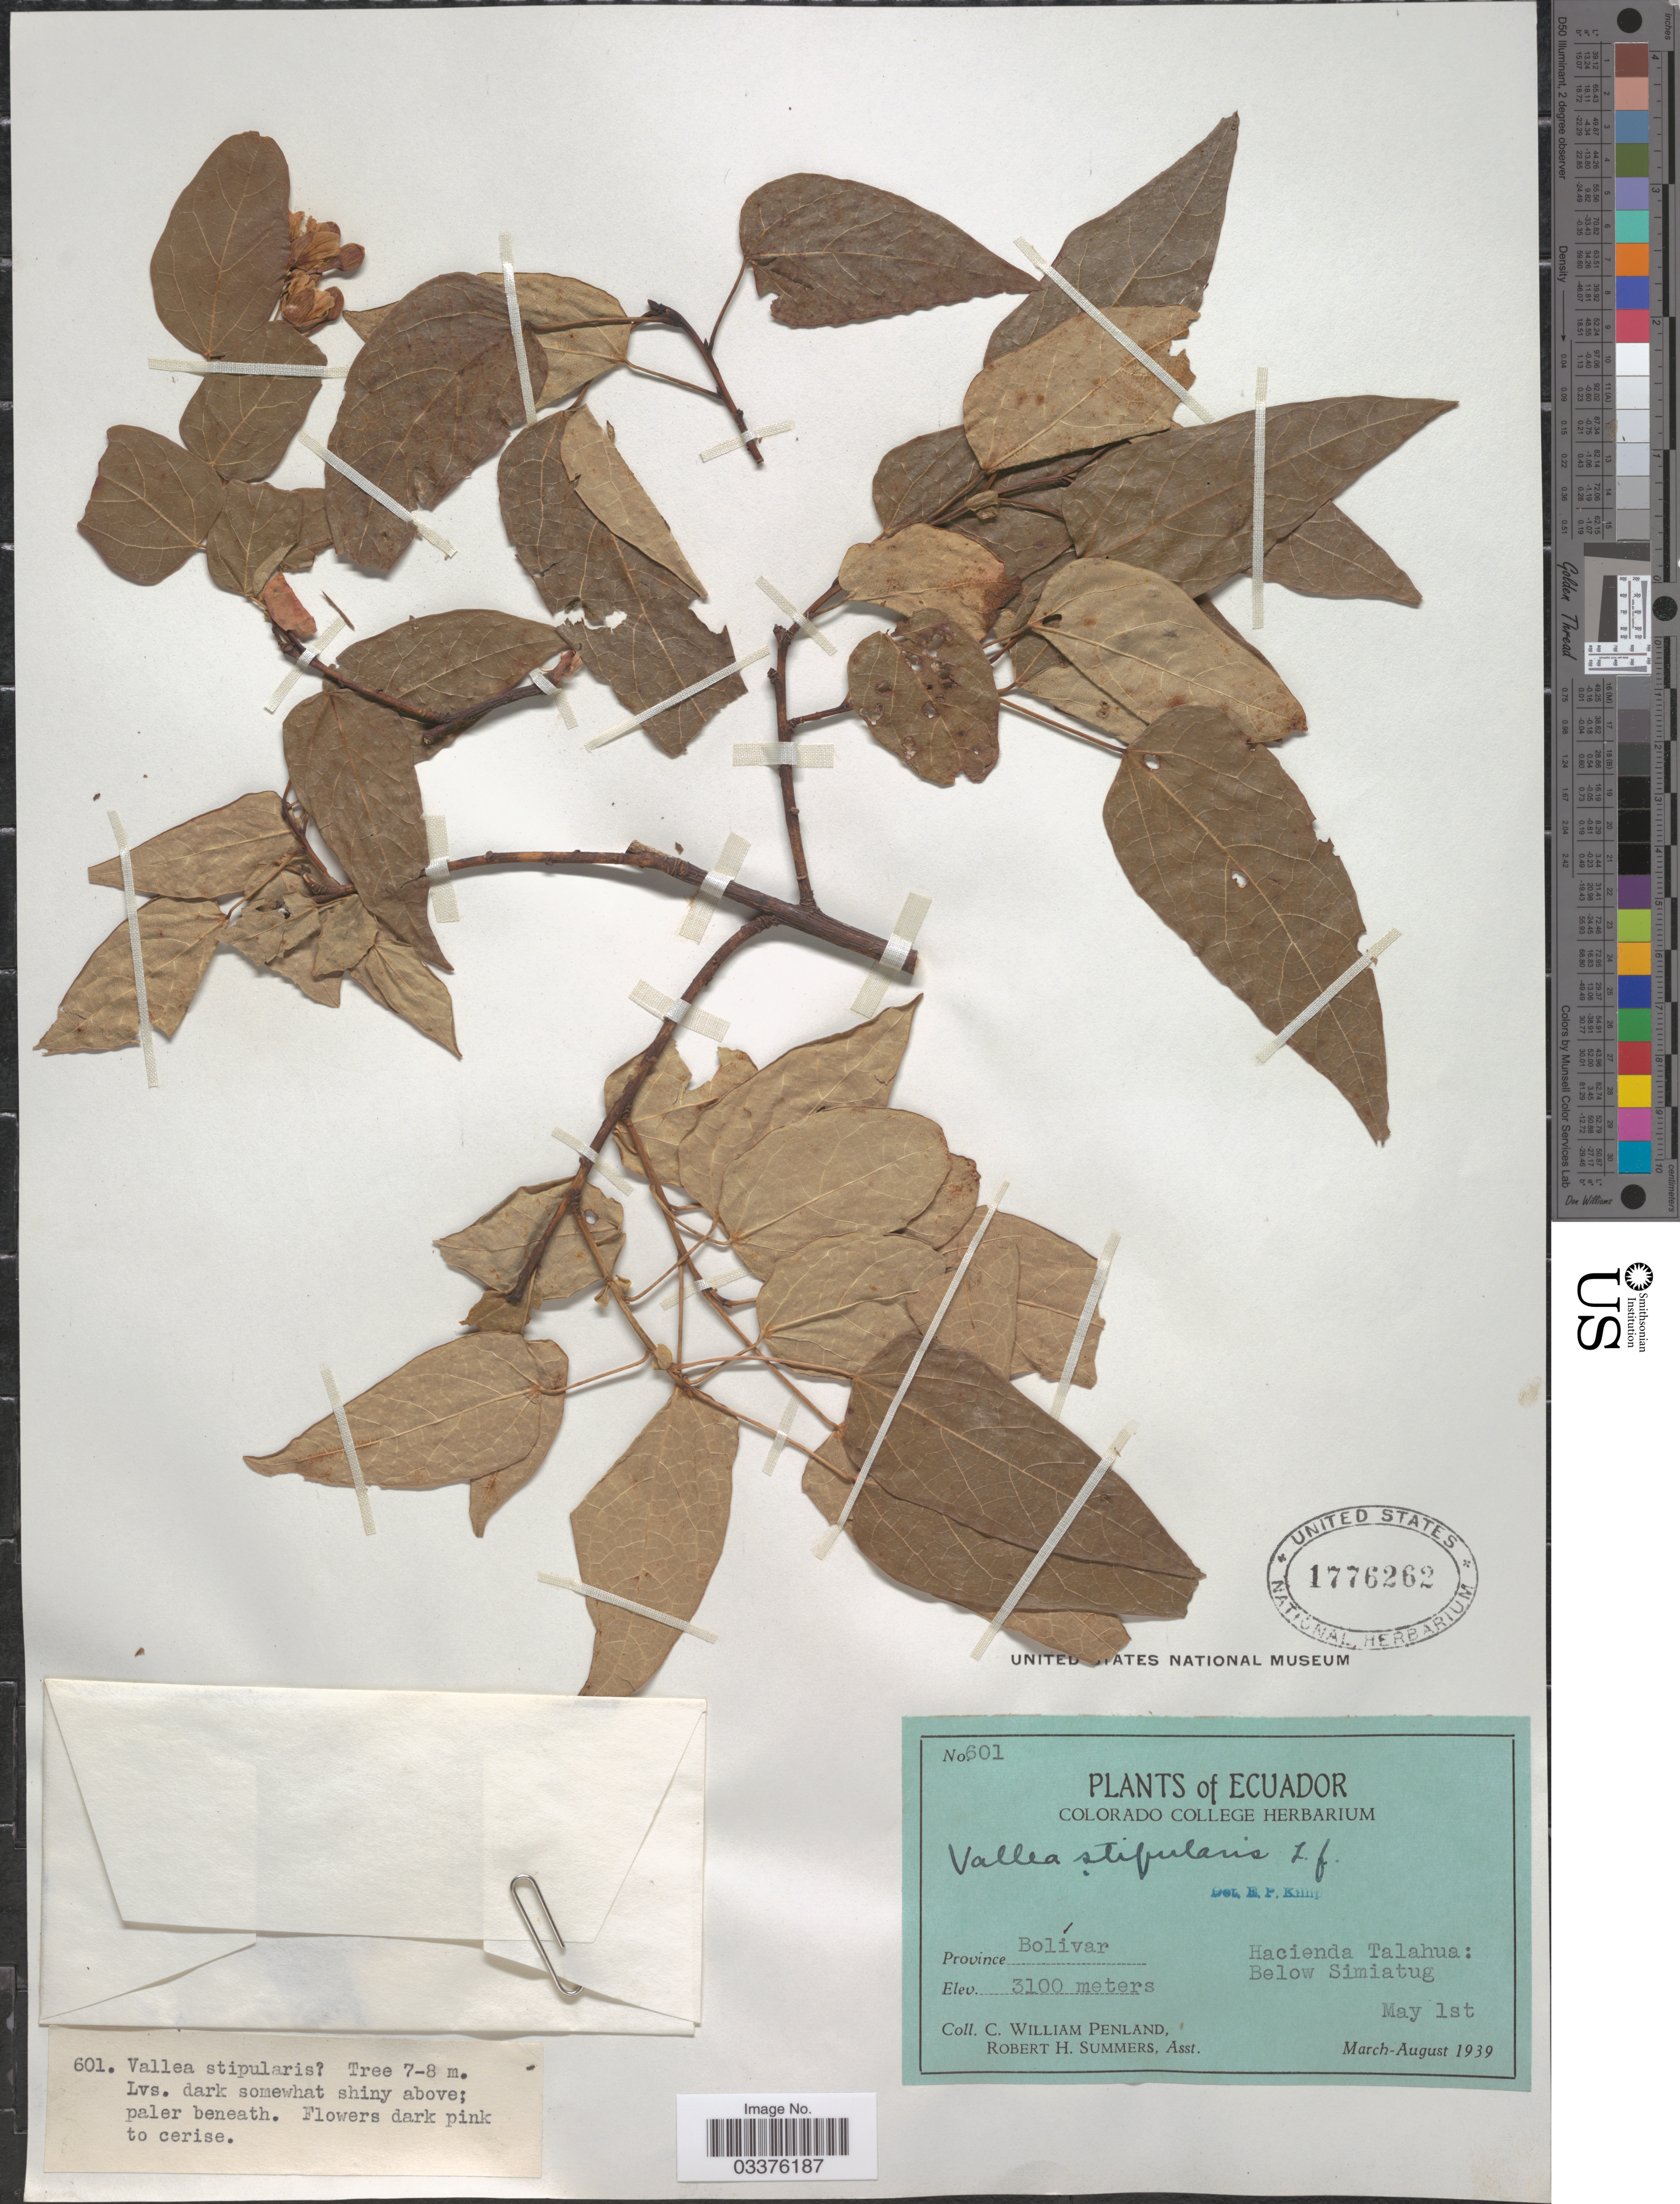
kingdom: Plantae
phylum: Tracheophyta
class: Magnoliopsida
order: Oxalidales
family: Elaeocarpaceae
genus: Vallea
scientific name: Vallea pubescens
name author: Kunth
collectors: C. W. Penland & R. Summers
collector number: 601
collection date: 1939-05-01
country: Ecuador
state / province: Bolívar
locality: Hacienda Talahua: Below Simiatug.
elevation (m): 3100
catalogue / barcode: US 1776262